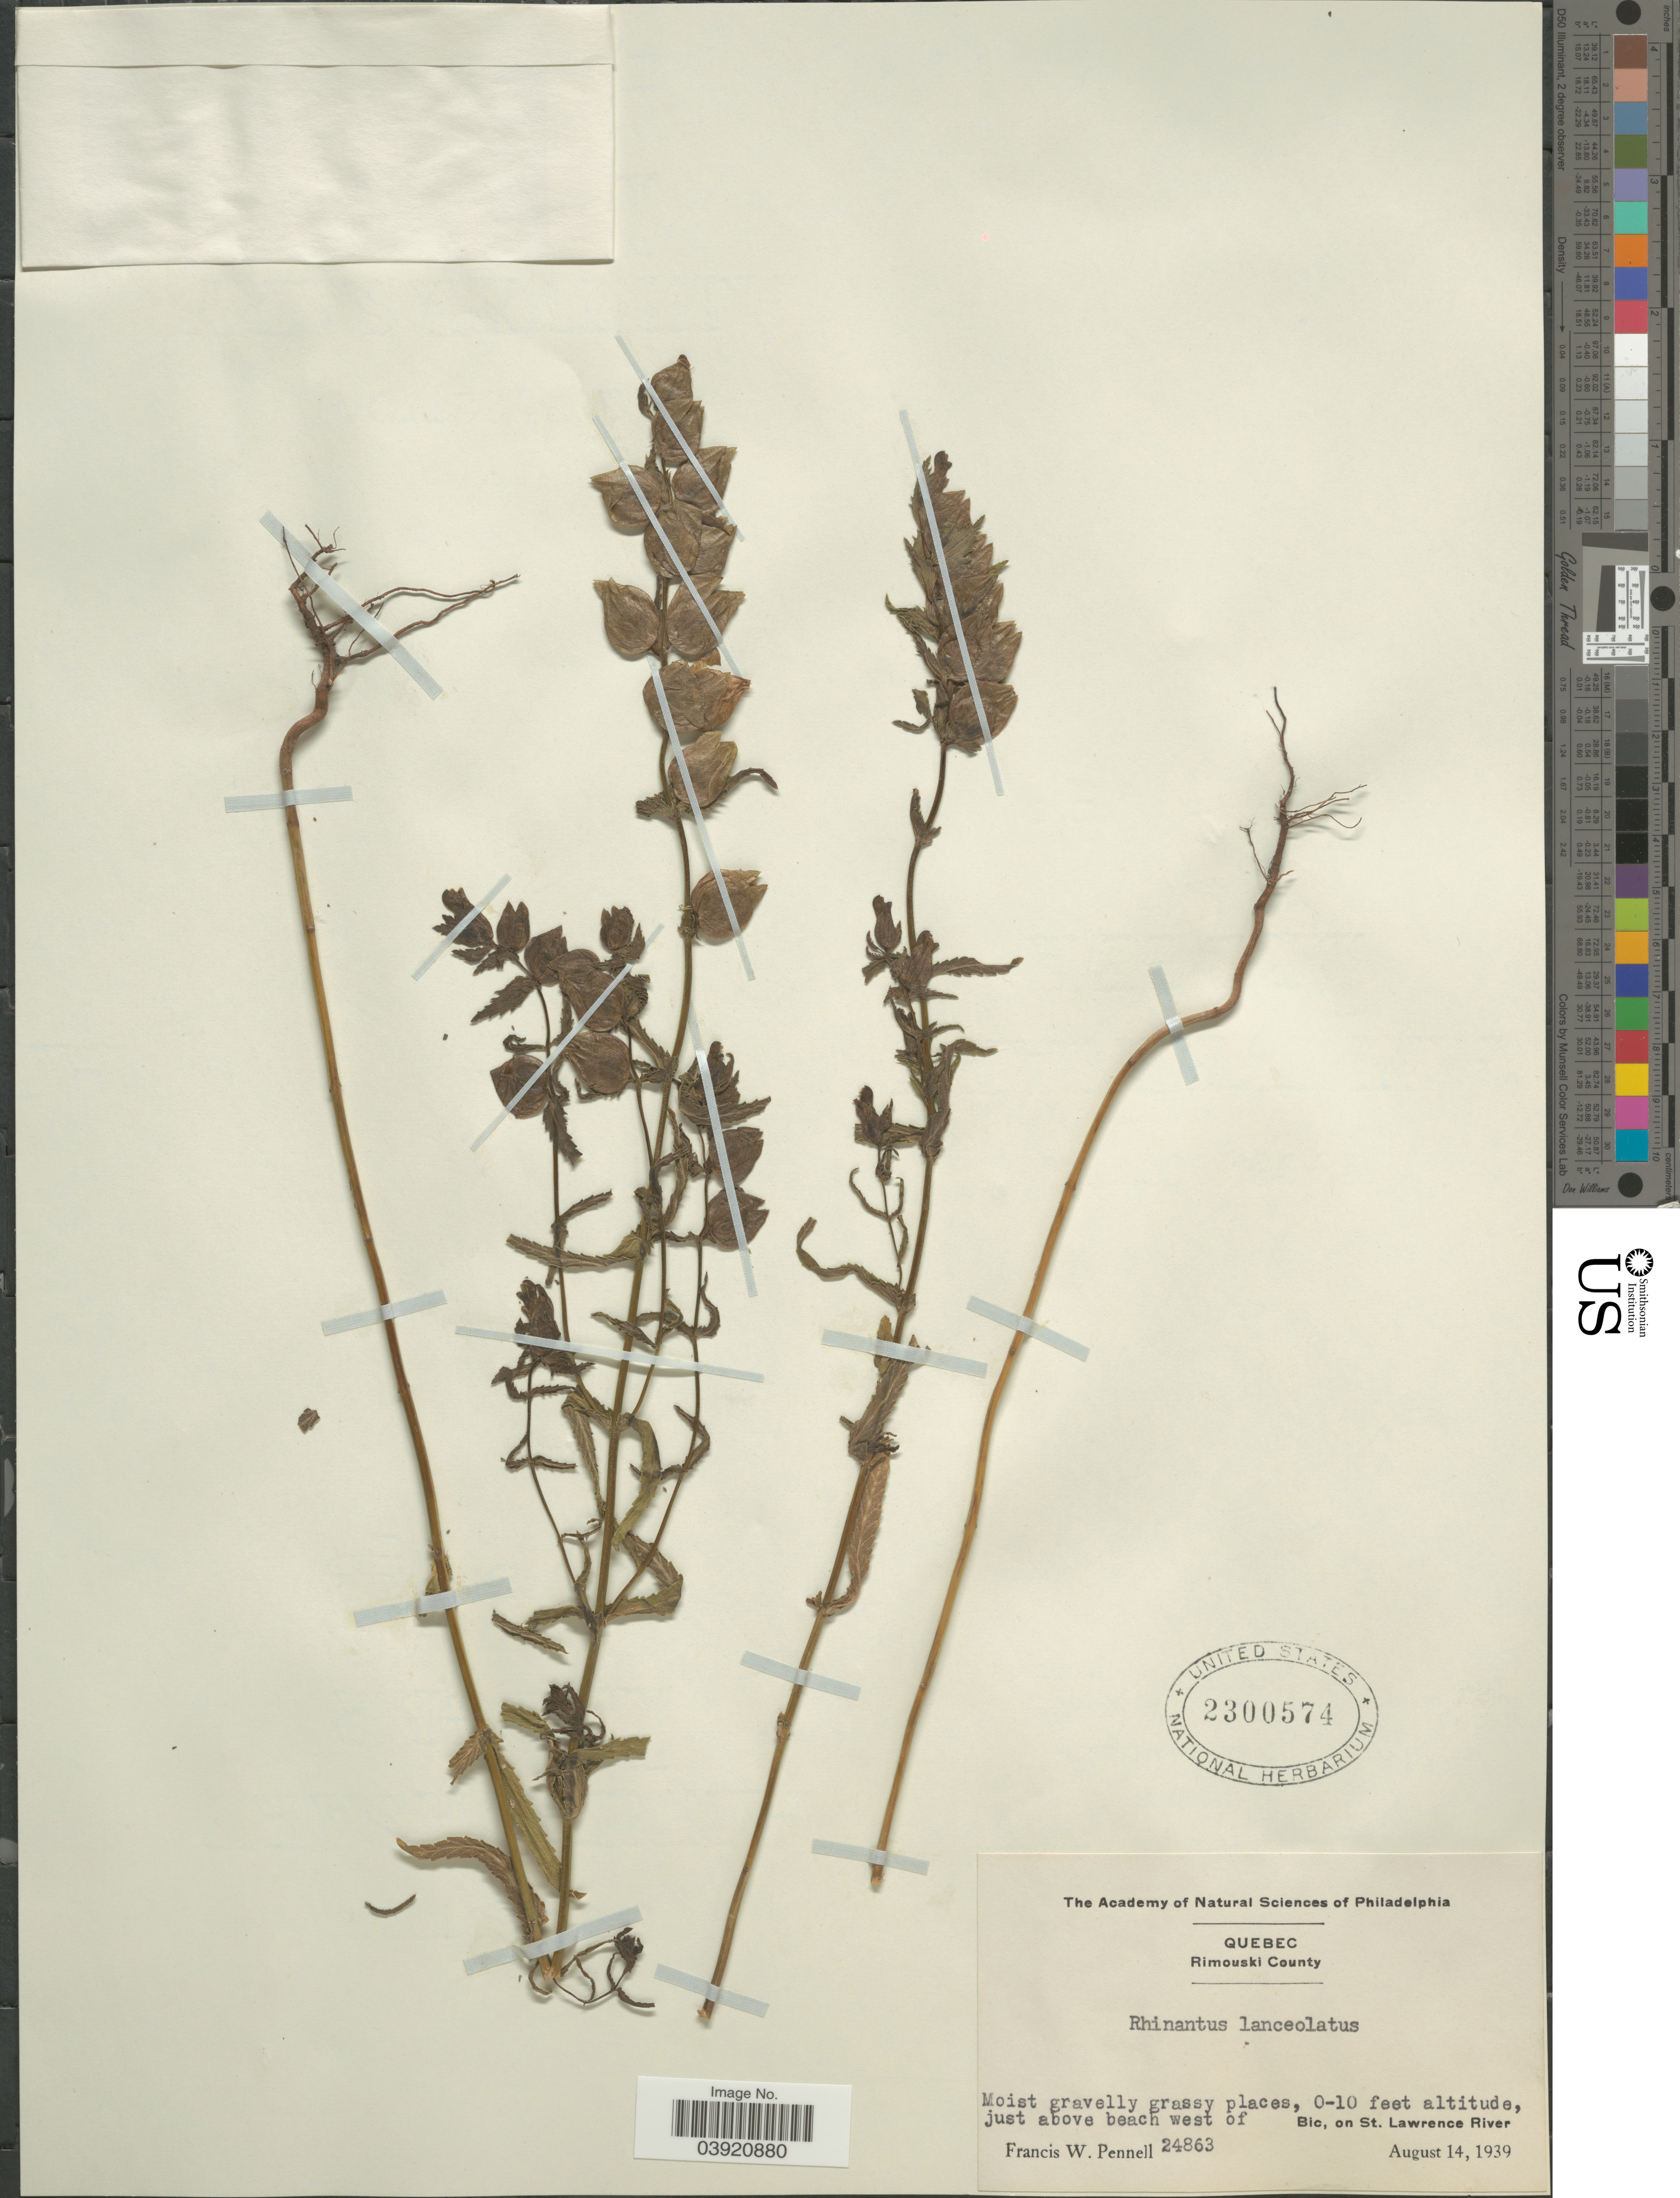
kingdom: Plantae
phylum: Tracheophyta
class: Magnoliopsida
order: Lamiales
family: Orobanchaceae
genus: Rhinanthus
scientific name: Rhinanthus sp.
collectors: F. W. Pennell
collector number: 24863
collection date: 1939-08-14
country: Canada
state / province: Quebec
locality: Rimouski County. Moist gravelly grassy places, just above beach west of Bic, on St. Lawrence River.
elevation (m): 0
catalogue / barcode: US 2300574